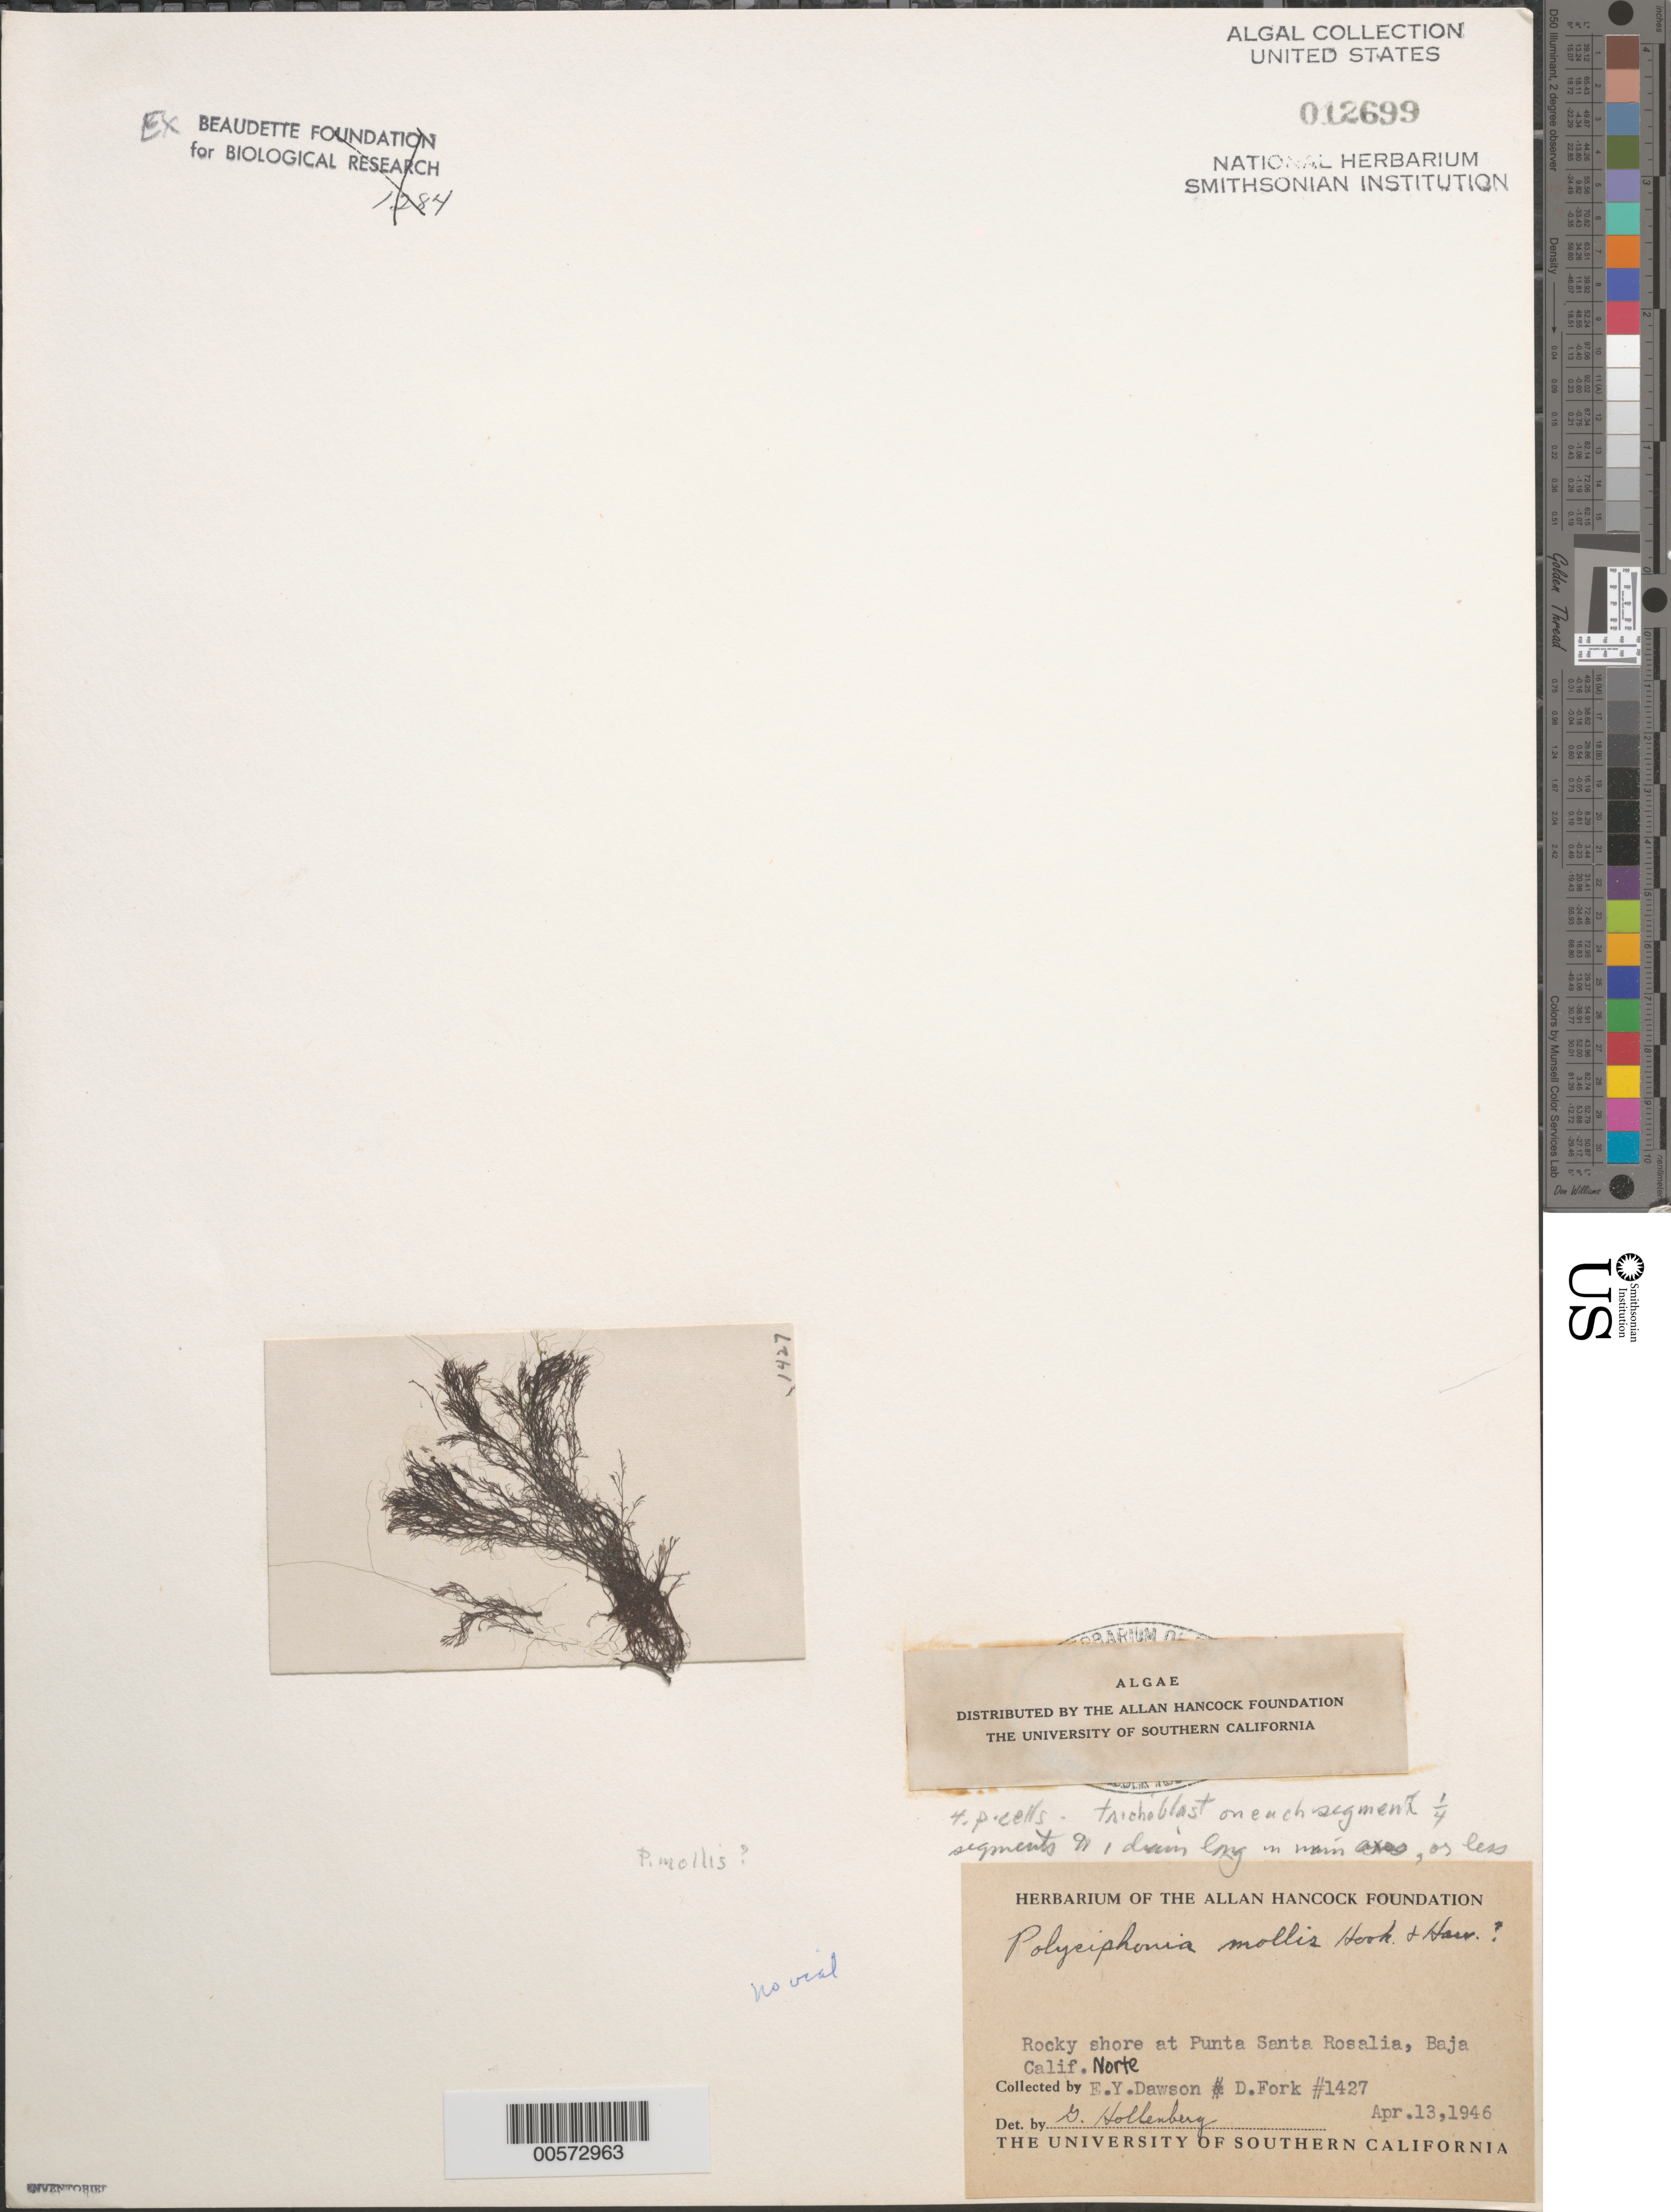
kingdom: Plantae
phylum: Rhodophyta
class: Florideophyceae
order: Ceramiales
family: Rhodomelaceae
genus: Polysiphonia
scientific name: Polysiphonia mollis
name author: Hook. f. & Harv.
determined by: Hollenberg, George J.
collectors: E. Y. Dawson & D. Fork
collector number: EYD 1427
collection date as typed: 13 Apr 1946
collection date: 1946-04-13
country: Mexico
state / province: Baja California Sur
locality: Punta Santa Rosalia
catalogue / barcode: US 12699